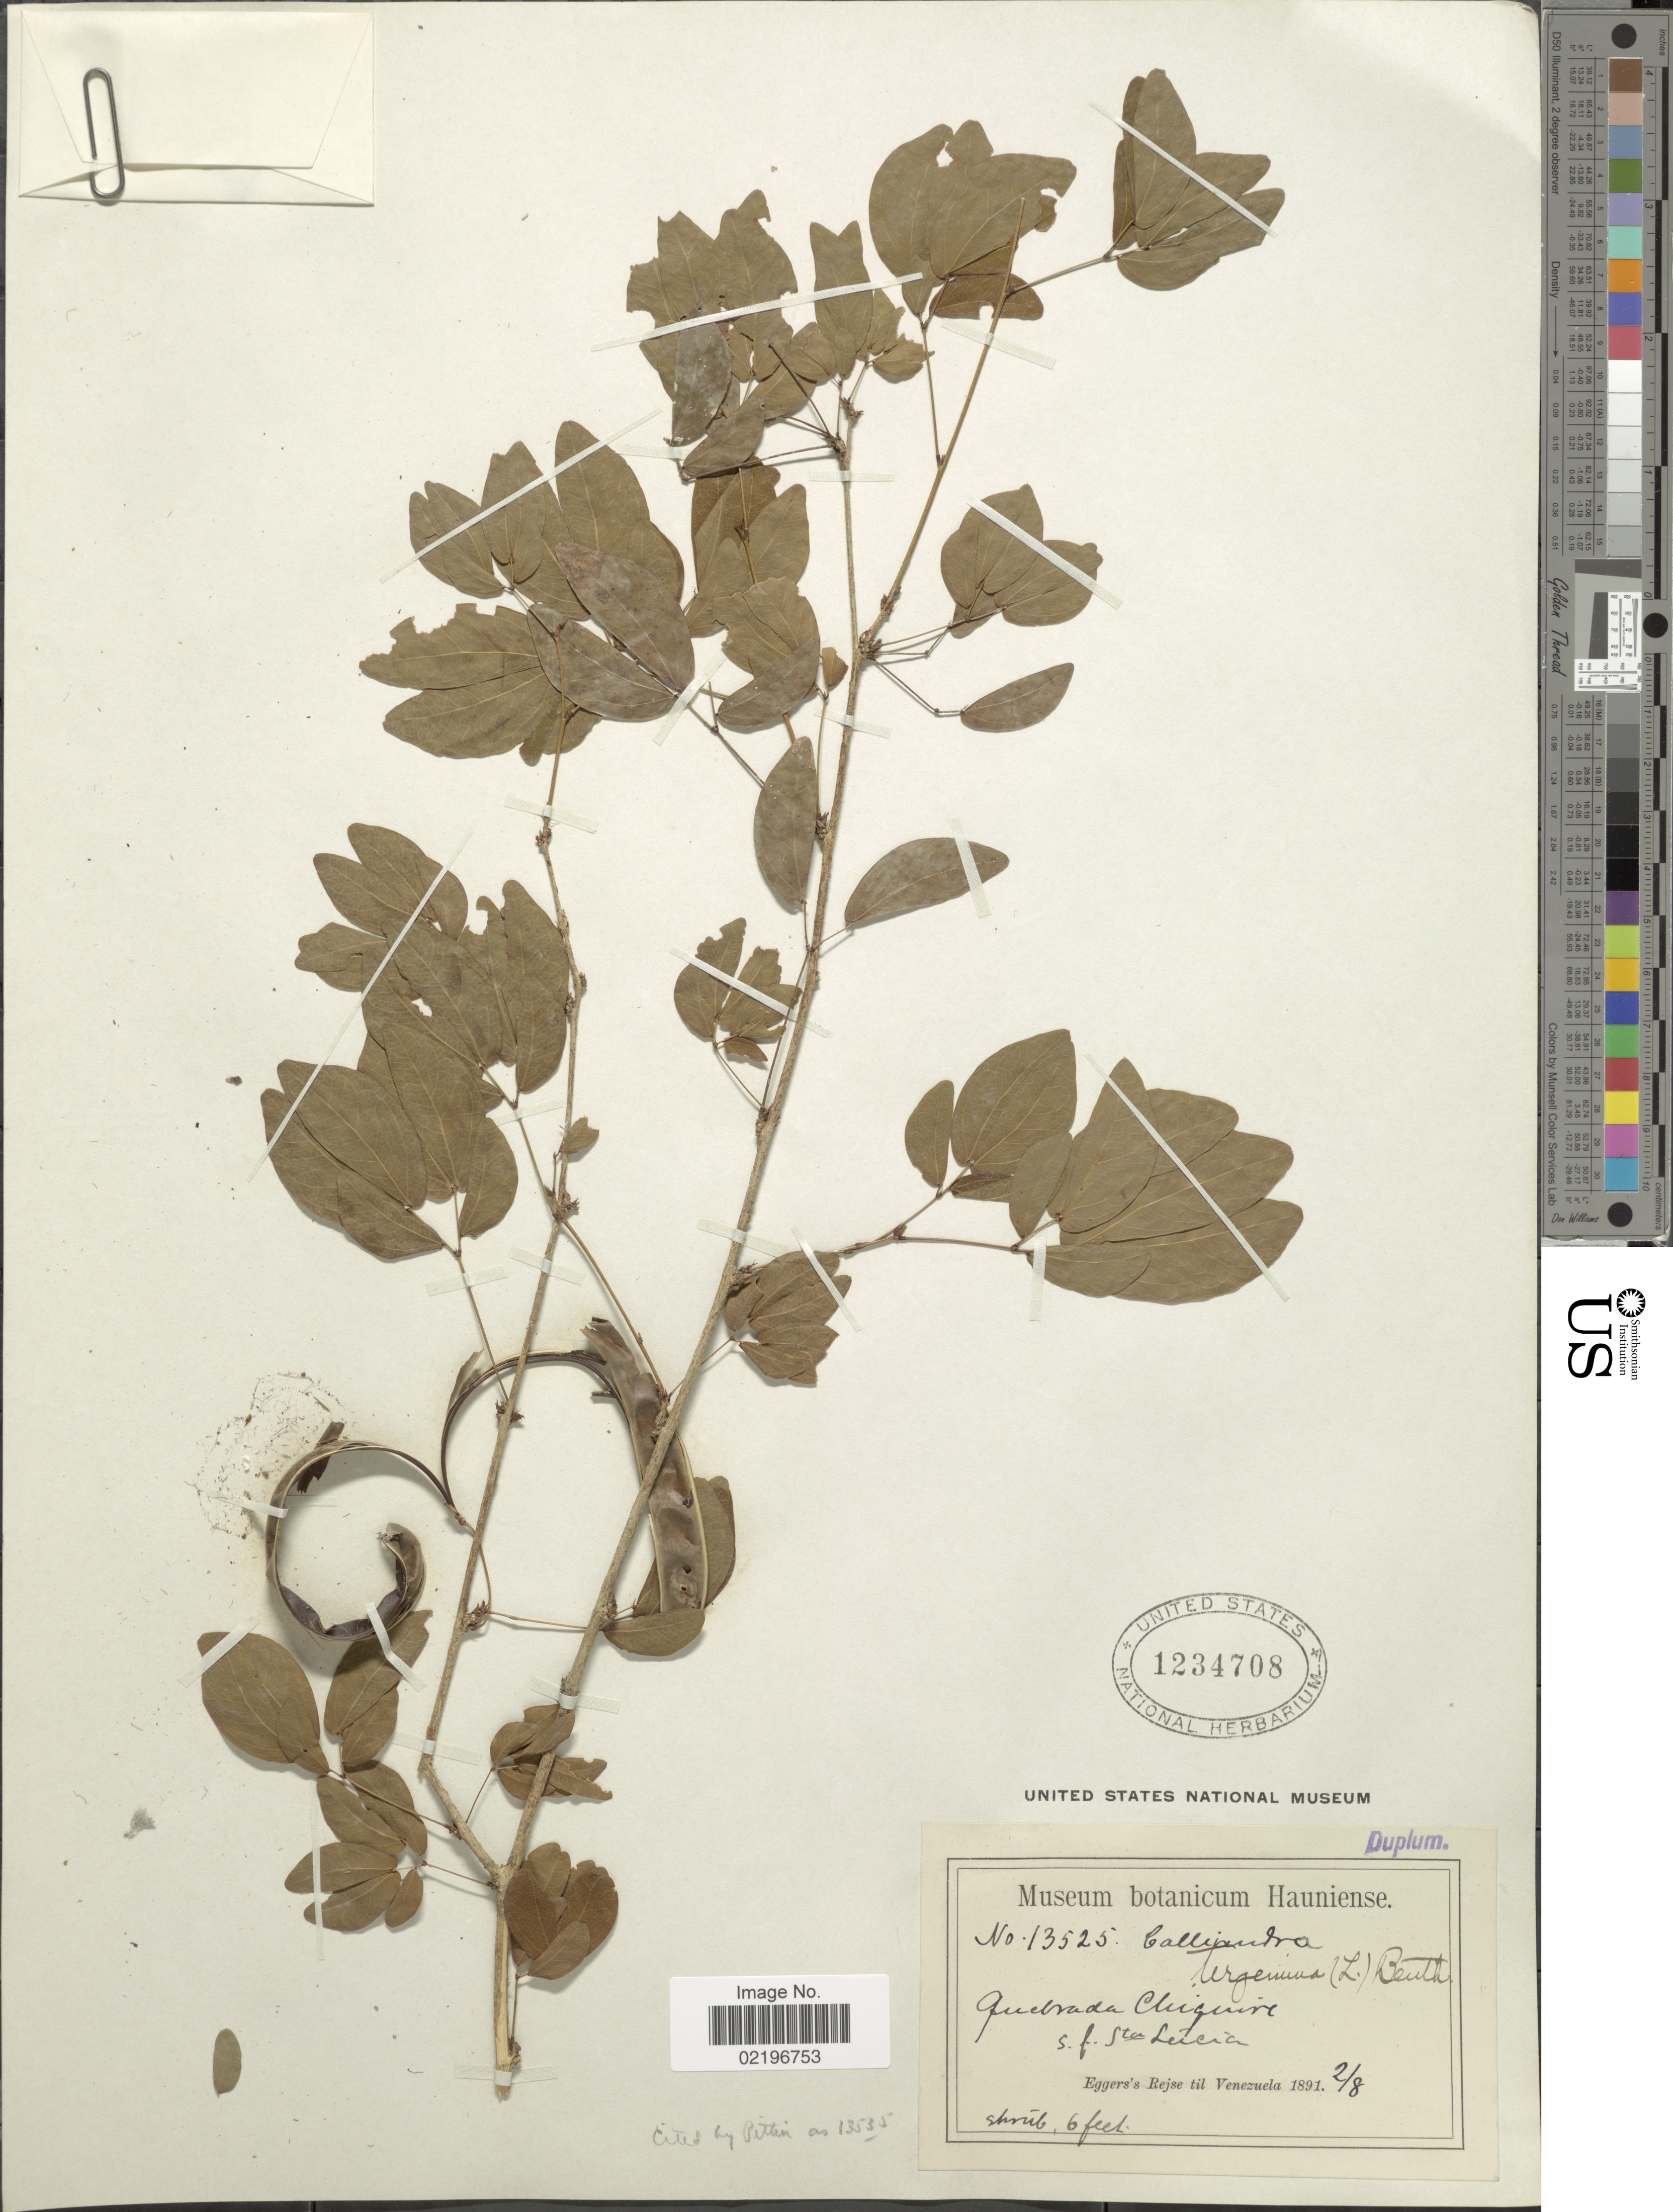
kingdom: Plantae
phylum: Tracheophyta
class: Magnoliopsida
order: Fabales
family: Fabaceae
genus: Calliandra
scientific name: Calliandra tergemina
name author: (L.) Benth.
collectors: -. Eggers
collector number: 13525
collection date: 1891-08-02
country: Venezuela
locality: Sta.Lucia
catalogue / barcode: US 1234708